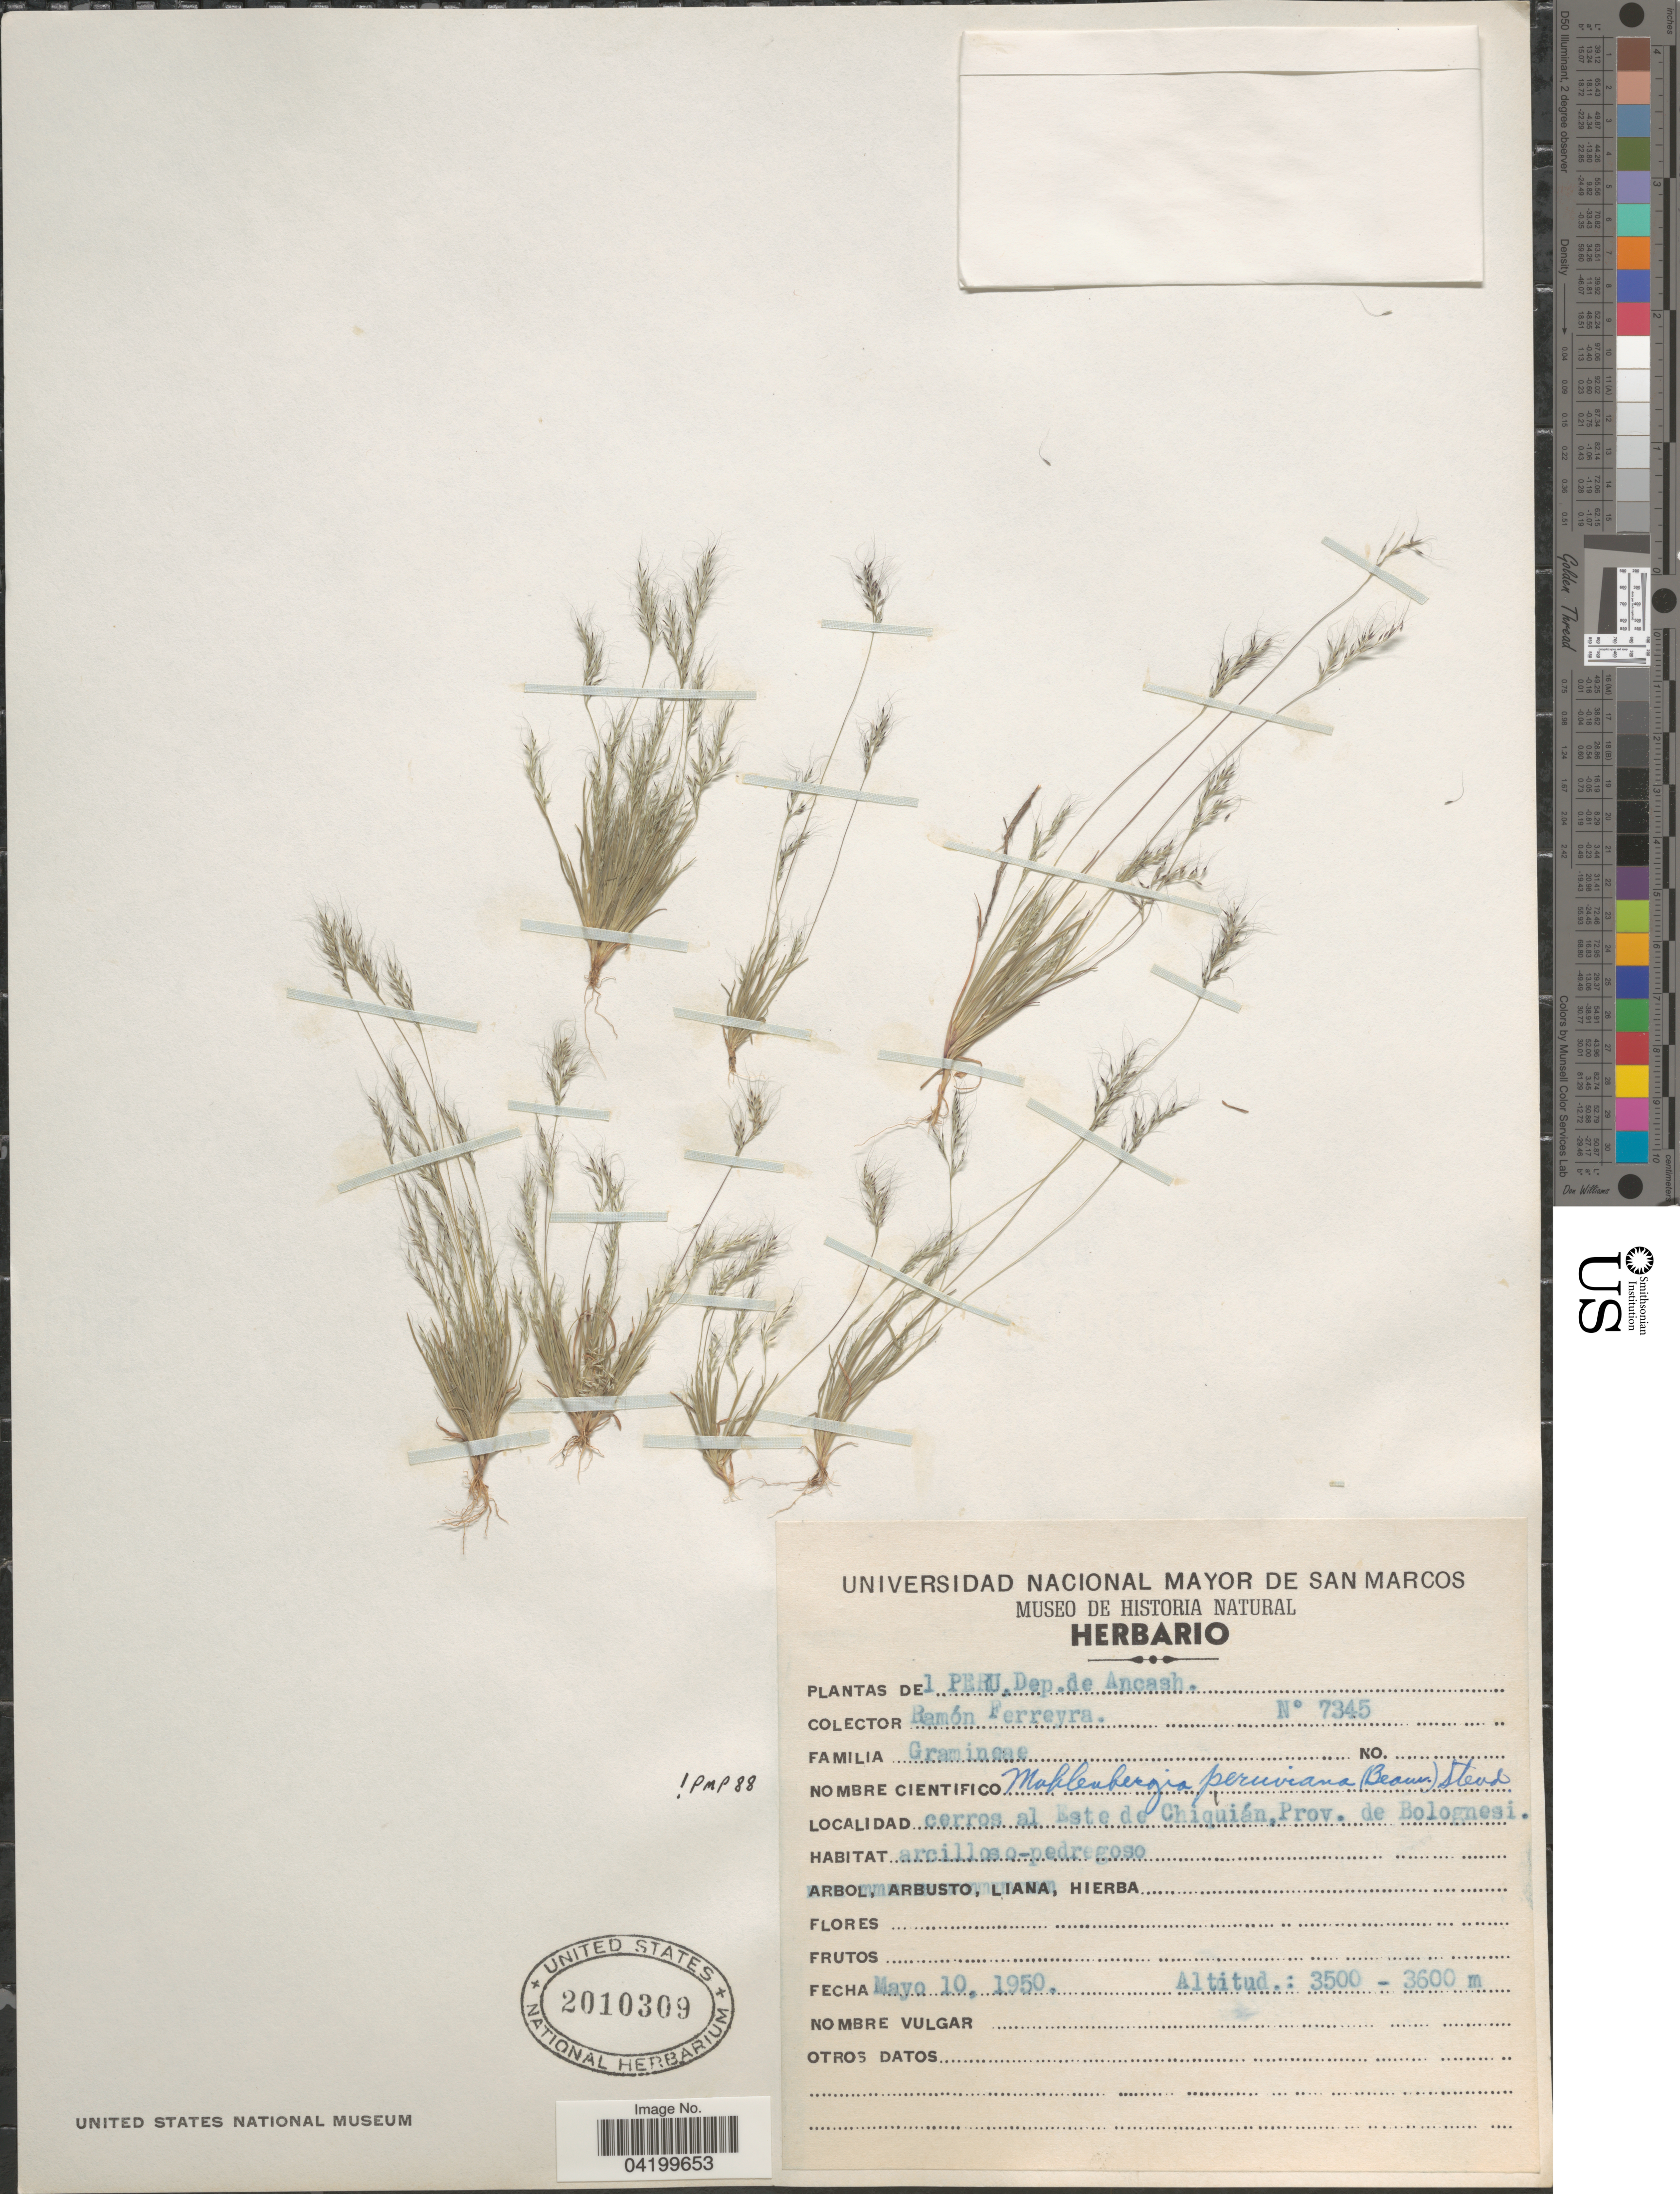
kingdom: Plantae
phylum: Tracheophyta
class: Liliopsida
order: Poales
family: Poaceae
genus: Muhlenbergia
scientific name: Muhlenbergia peruviana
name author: (P. Beauv.) Steud.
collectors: R. A. Ferreyra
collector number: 7345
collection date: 1950-05-10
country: Peru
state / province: Ancash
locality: Dep. de Ancash. Cerros al Este de Chiquián, Prov. de Bolognesi.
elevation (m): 3500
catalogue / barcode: US 2010309